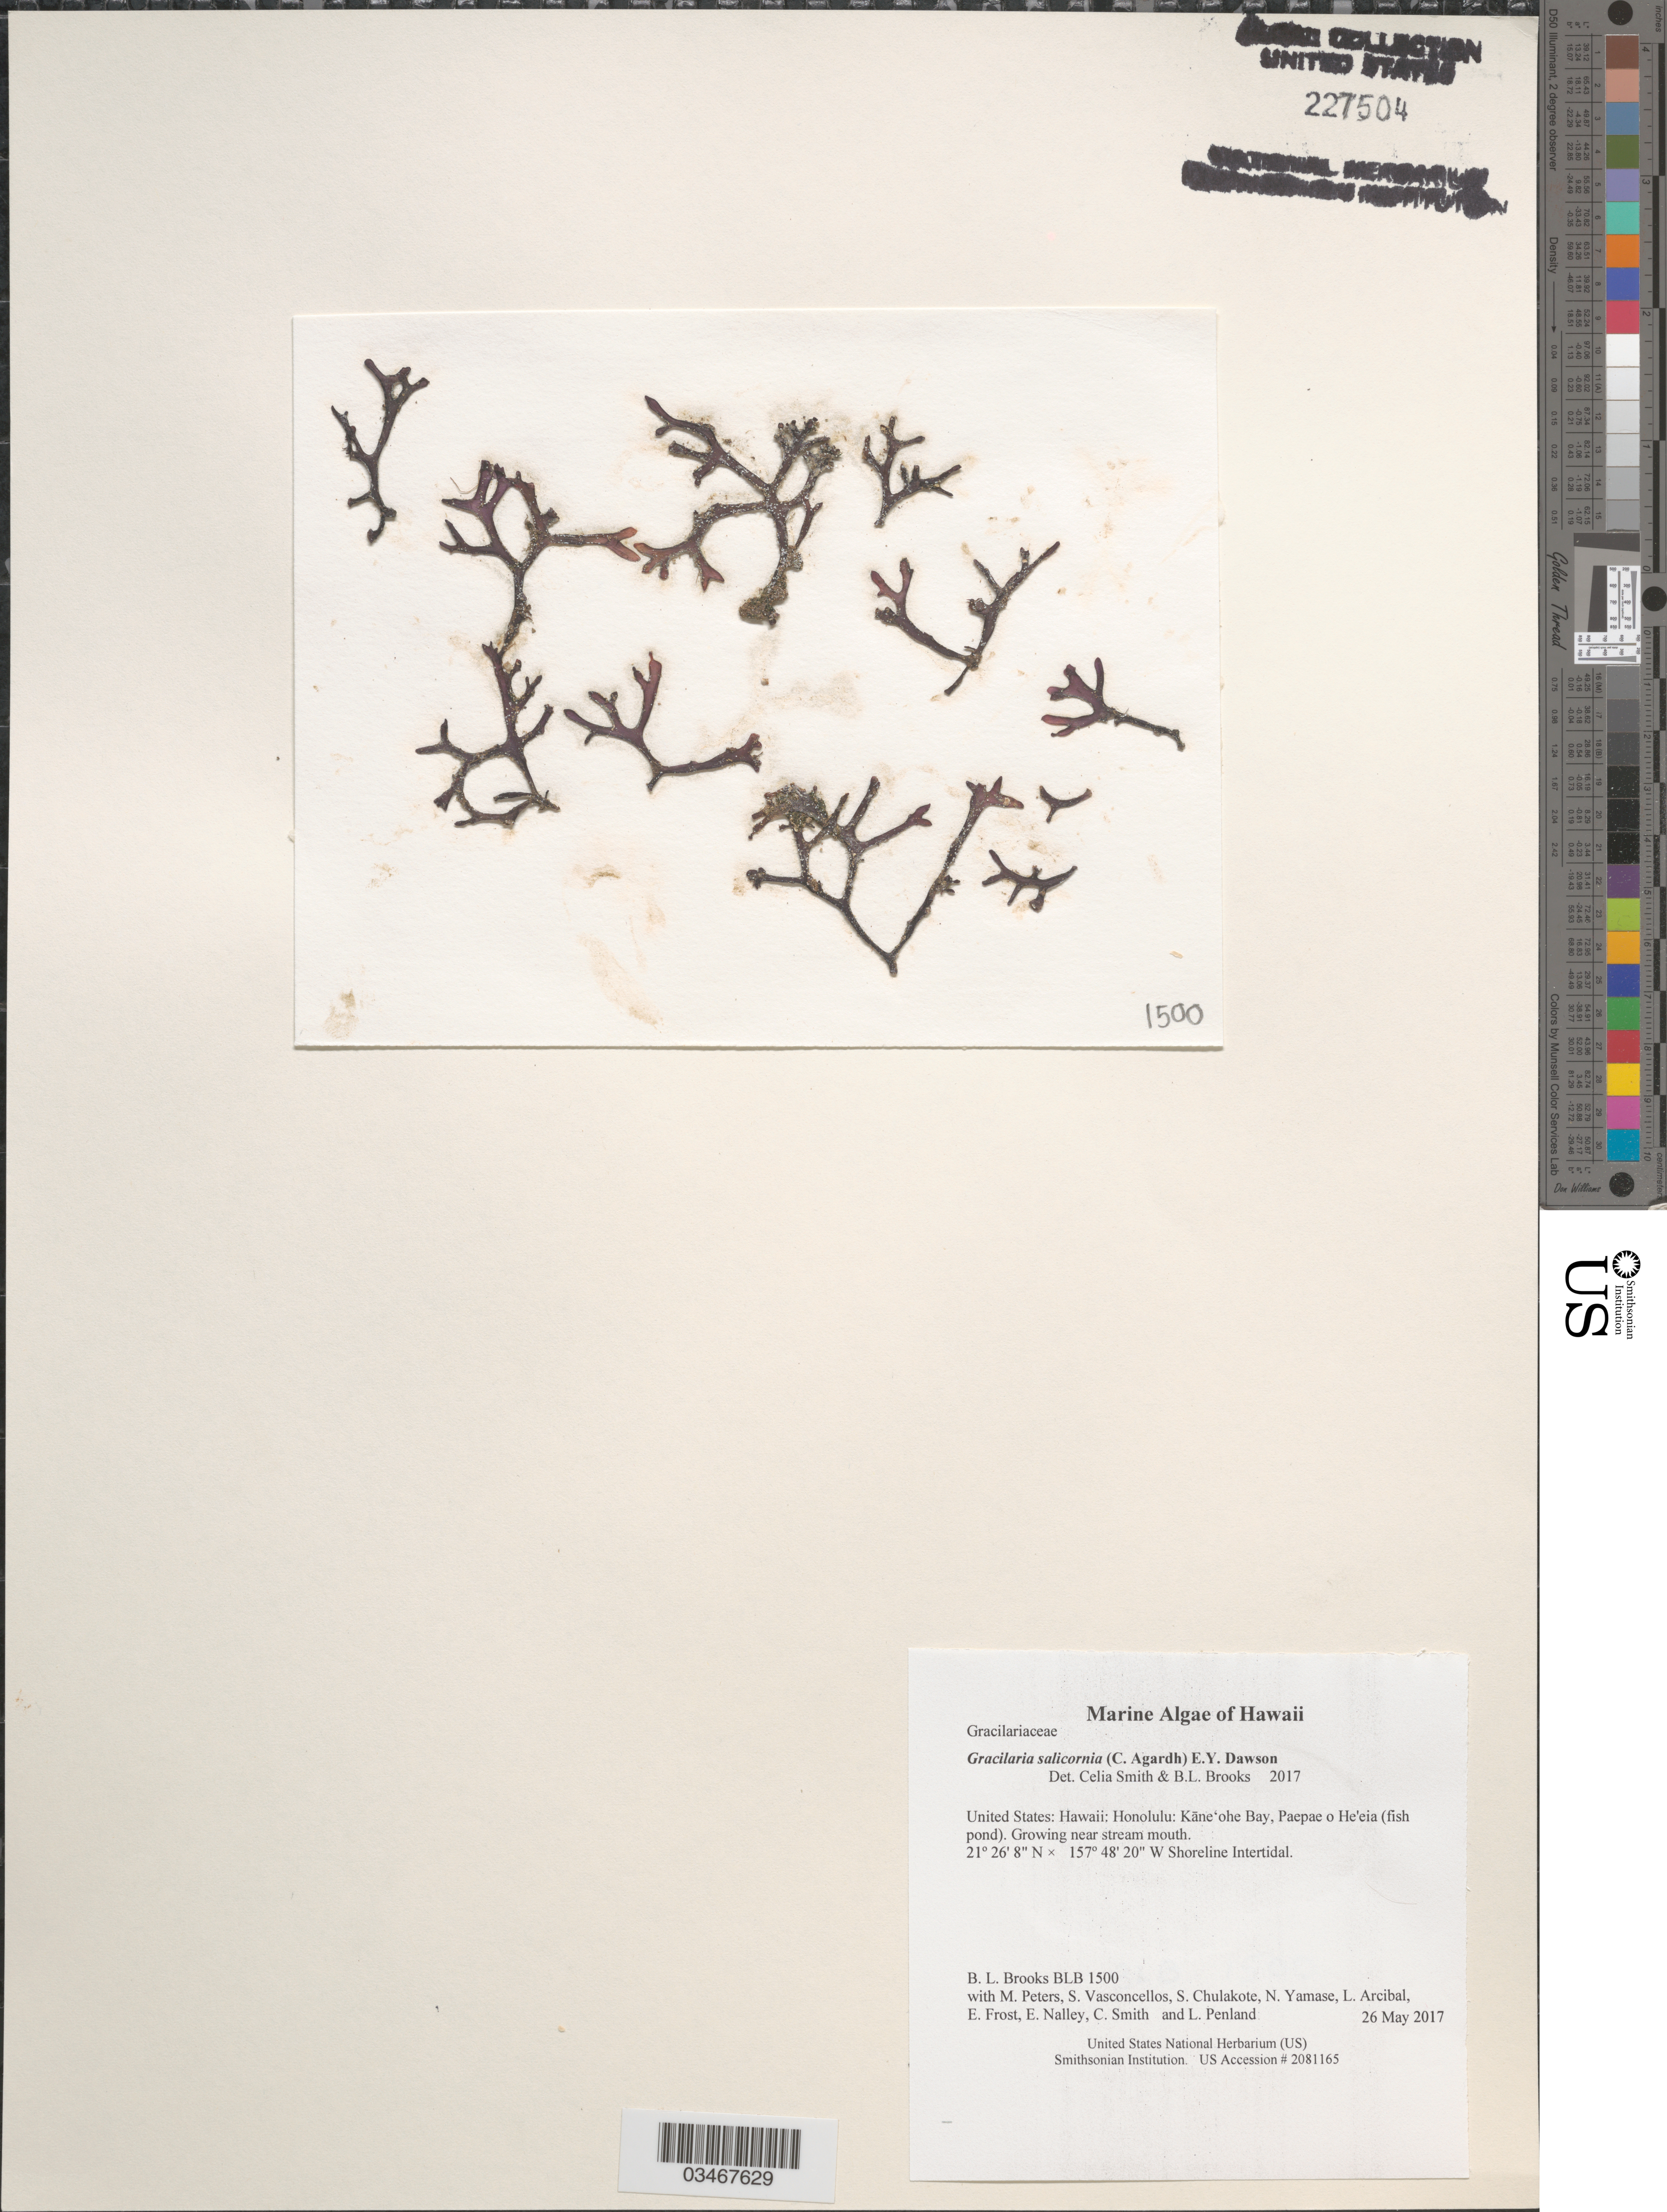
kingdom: Plantae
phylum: Rhodophyta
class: Florideophyceae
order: Gracilariales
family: Gracilariaceae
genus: Gracilaria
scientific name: Gracilaria salicornia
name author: (C. Agardh) E.Y. Dawson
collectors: B. Brooks, M. Peters, S. Vasconcellos, S. Chulakote & et al.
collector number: BLB 1500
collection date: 2017-05-26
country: United States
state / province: Hawaii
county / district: Honolulu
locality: Honolulu: Kāne'ohe Bay, Paepae o He'eia (fish pond).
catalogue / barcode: US 227504